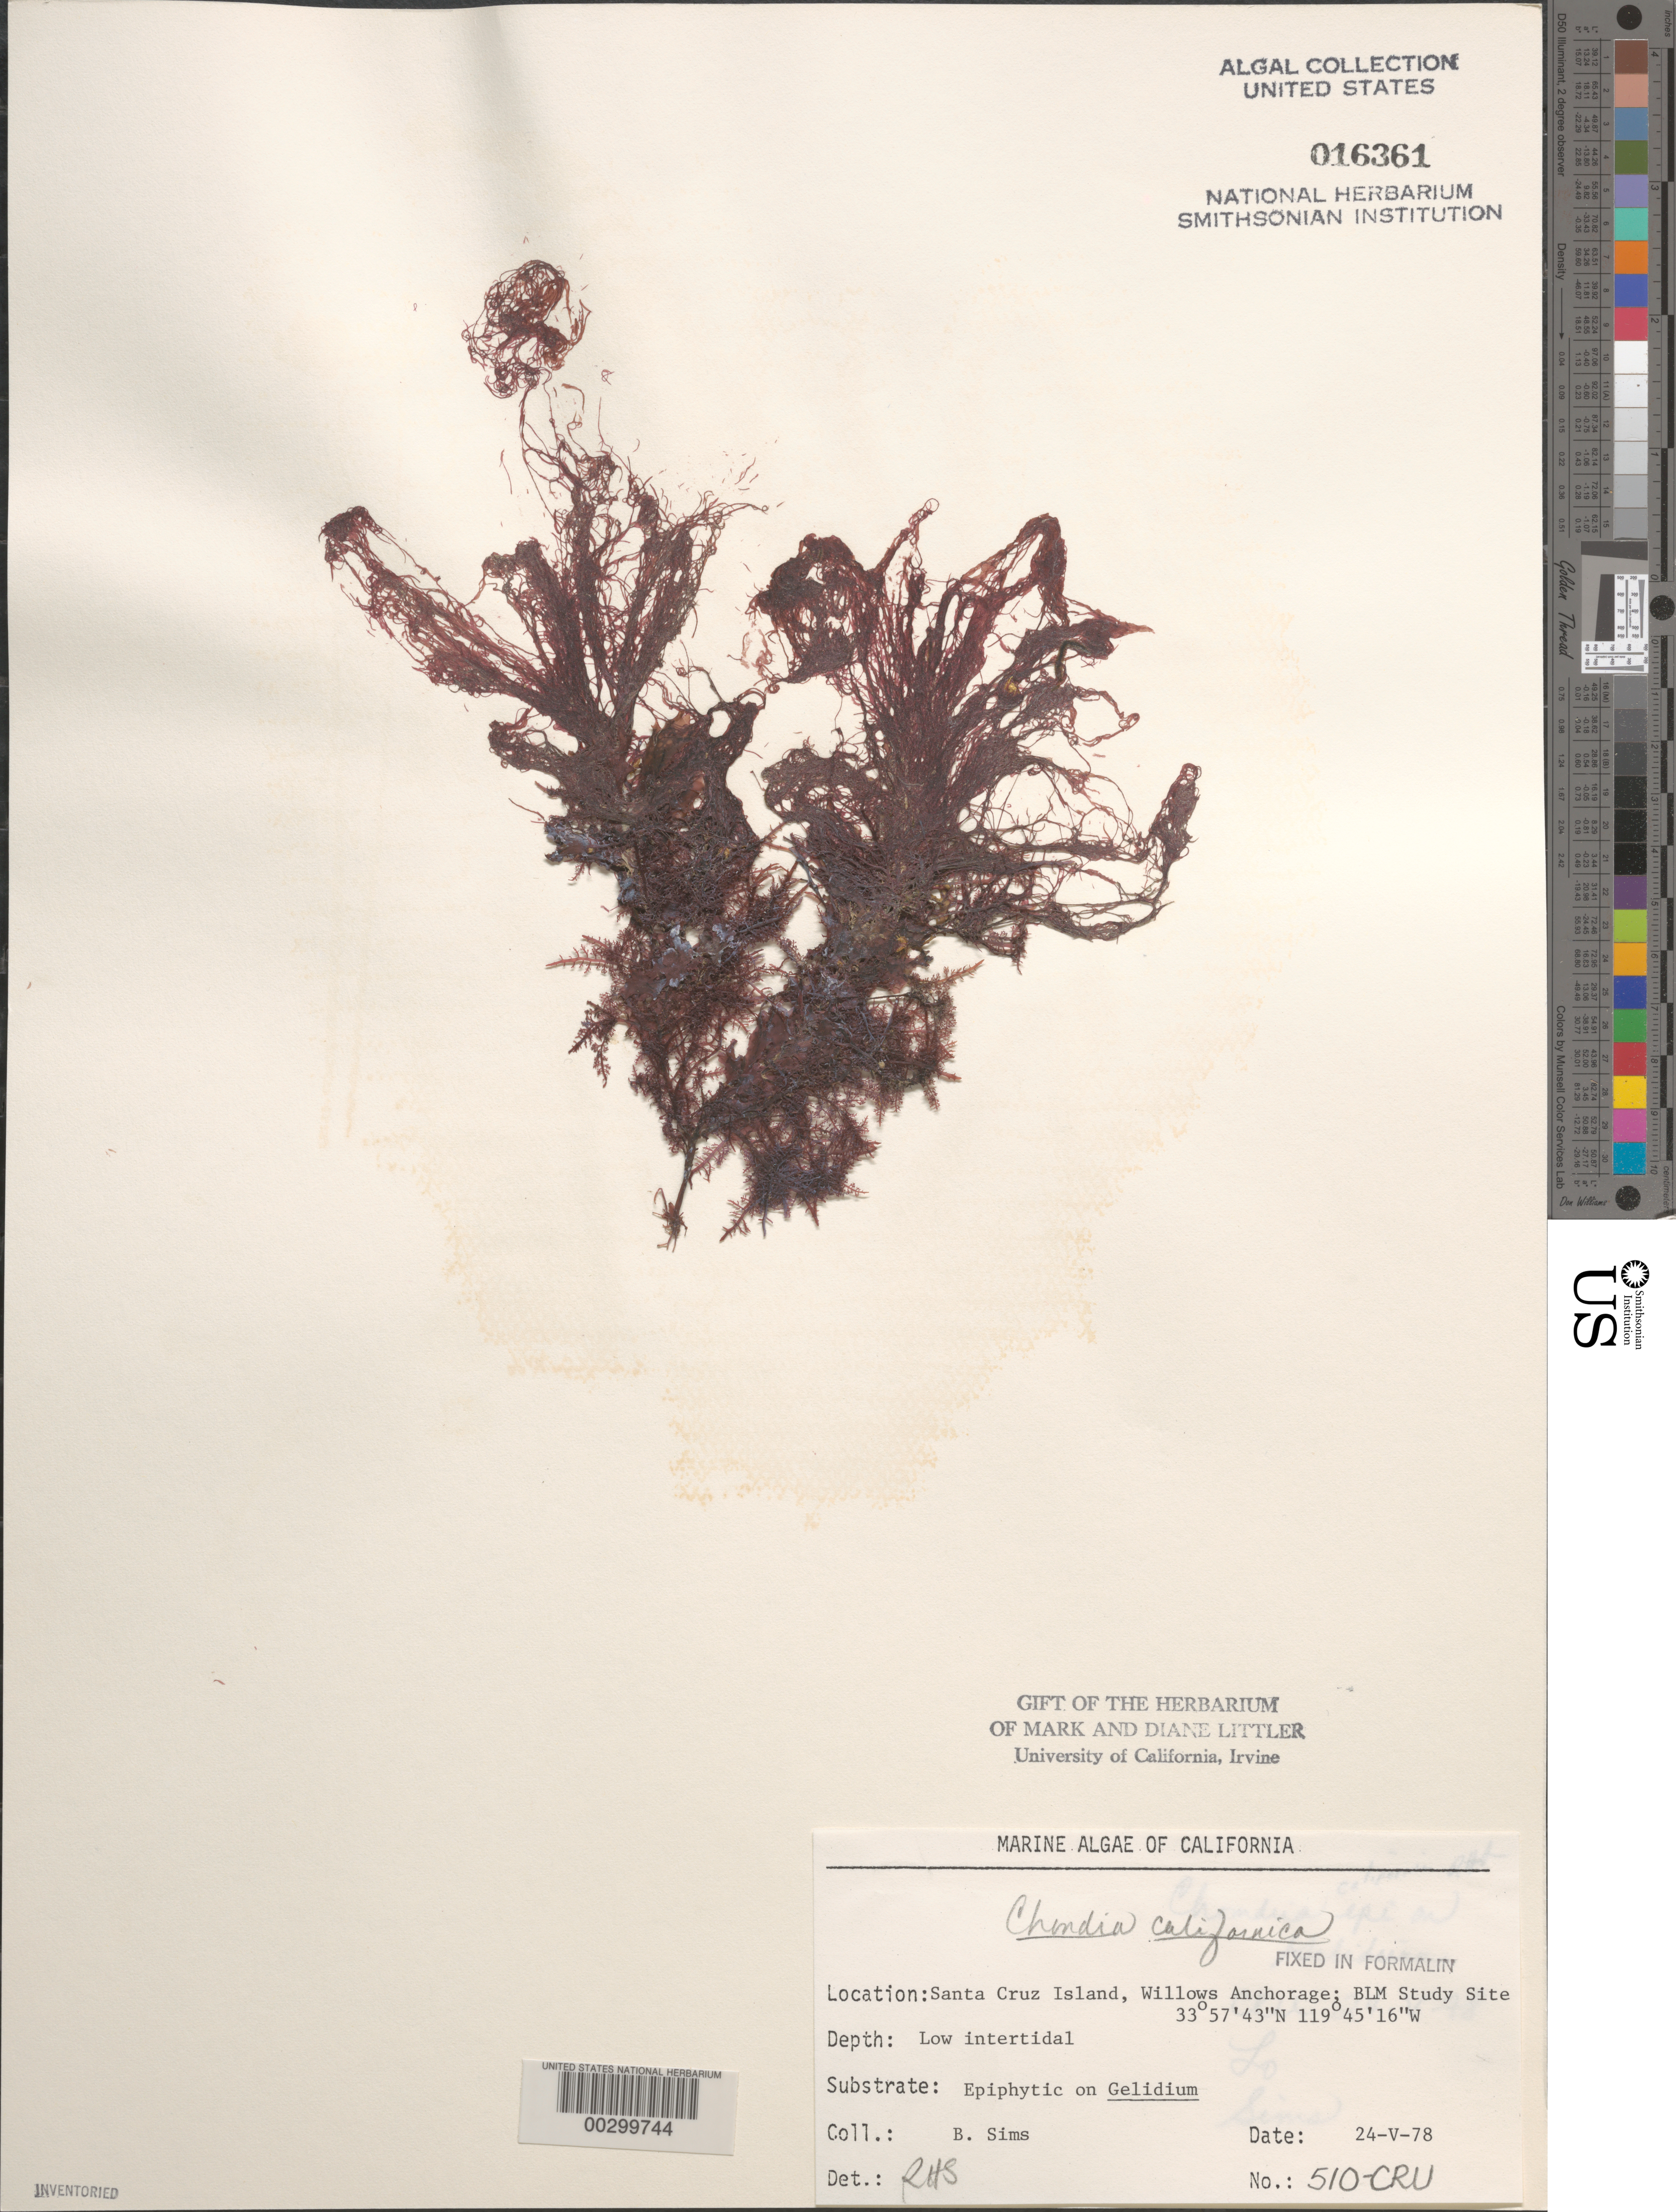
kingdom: Plantae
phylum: Rhodophyta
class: Florideophyceae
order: Ceramiales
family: Rhodomelaceae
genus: Chondria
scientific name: Chondria acrorhizophora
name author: Setch. & N.L. Gardner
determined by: Algae name updating Project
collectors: R. H. Sims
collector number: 510-cru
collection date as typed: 24 May 1978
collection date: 1978-05-24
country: United States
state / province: California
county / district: Santa Barbara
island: Santa Cruz Island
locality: Willows Anchorage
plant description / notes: BLM-SOCALBIGHT Rocky Intertidal Survey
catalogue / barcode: US 16361